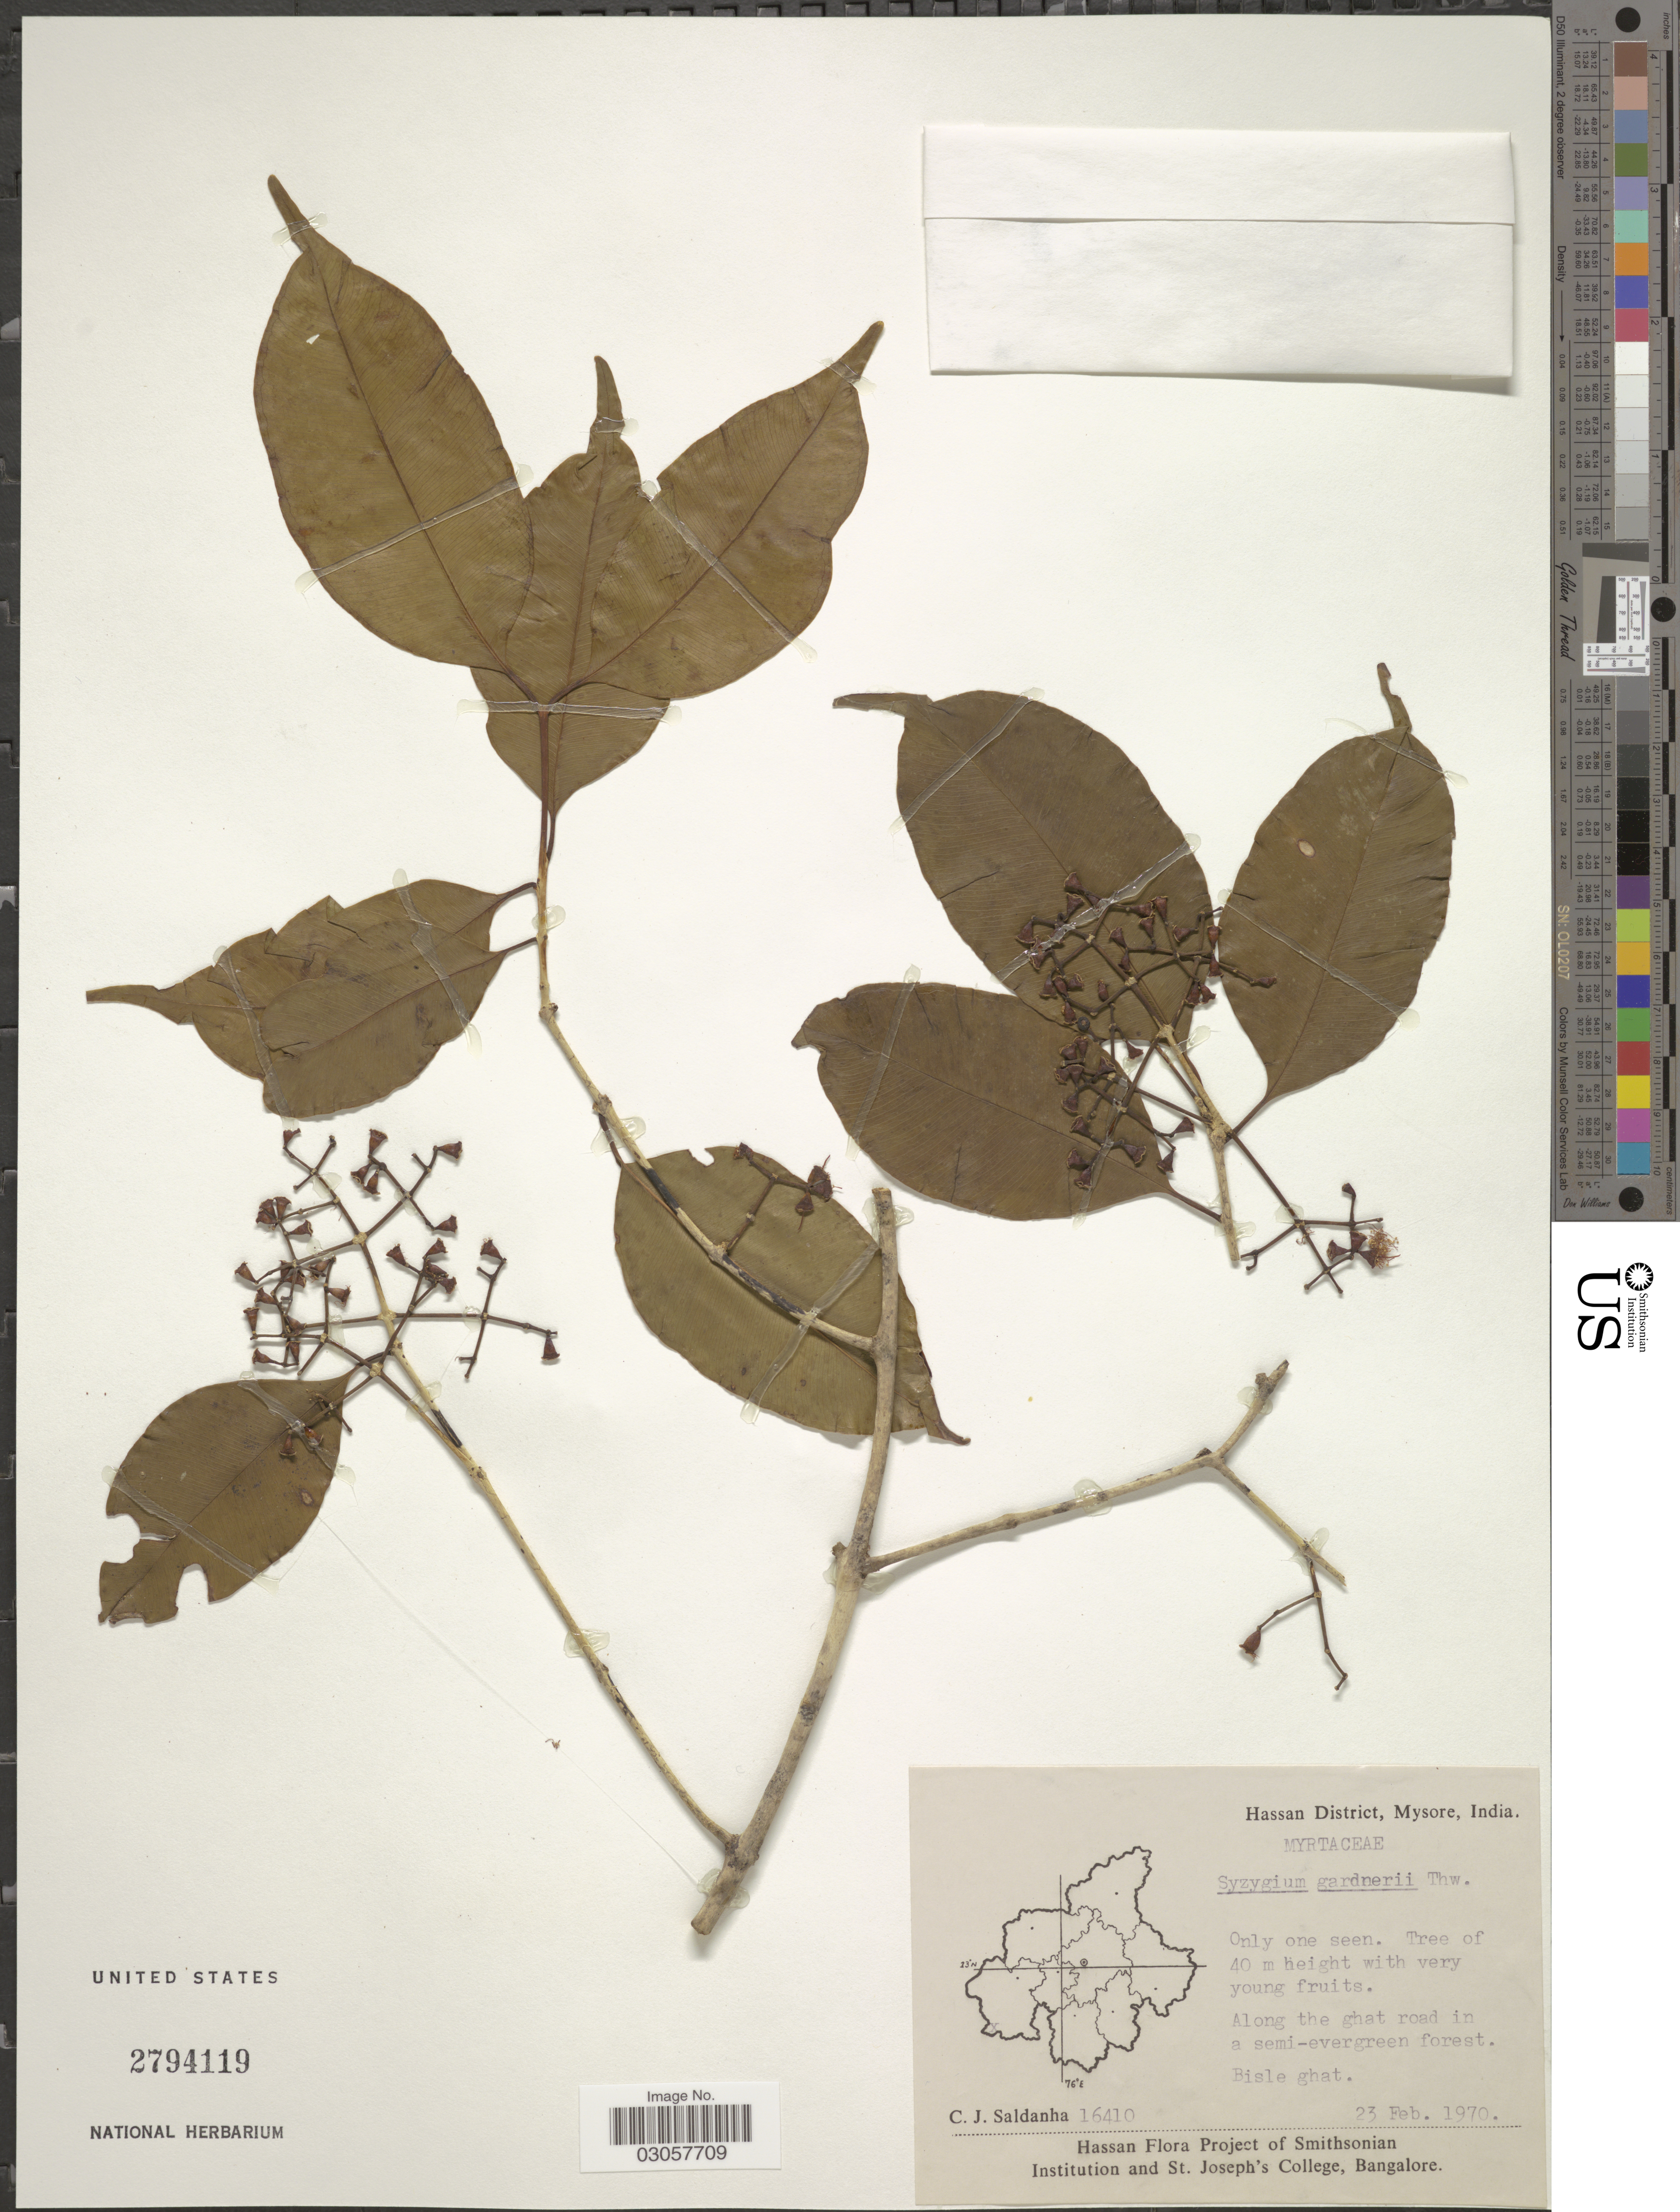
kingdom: Plantae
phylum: Tracheophyta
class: Magnoliopsida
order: Myrtales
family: Myrtaceae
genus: Syzygium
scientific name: Syzygium gardneri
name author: Thwaites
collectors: C. J. Saldanha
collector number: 16410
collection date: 1970-02-23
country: India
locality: Hassan District, Mysore. Bisle ghat.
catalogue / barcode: US 2794119